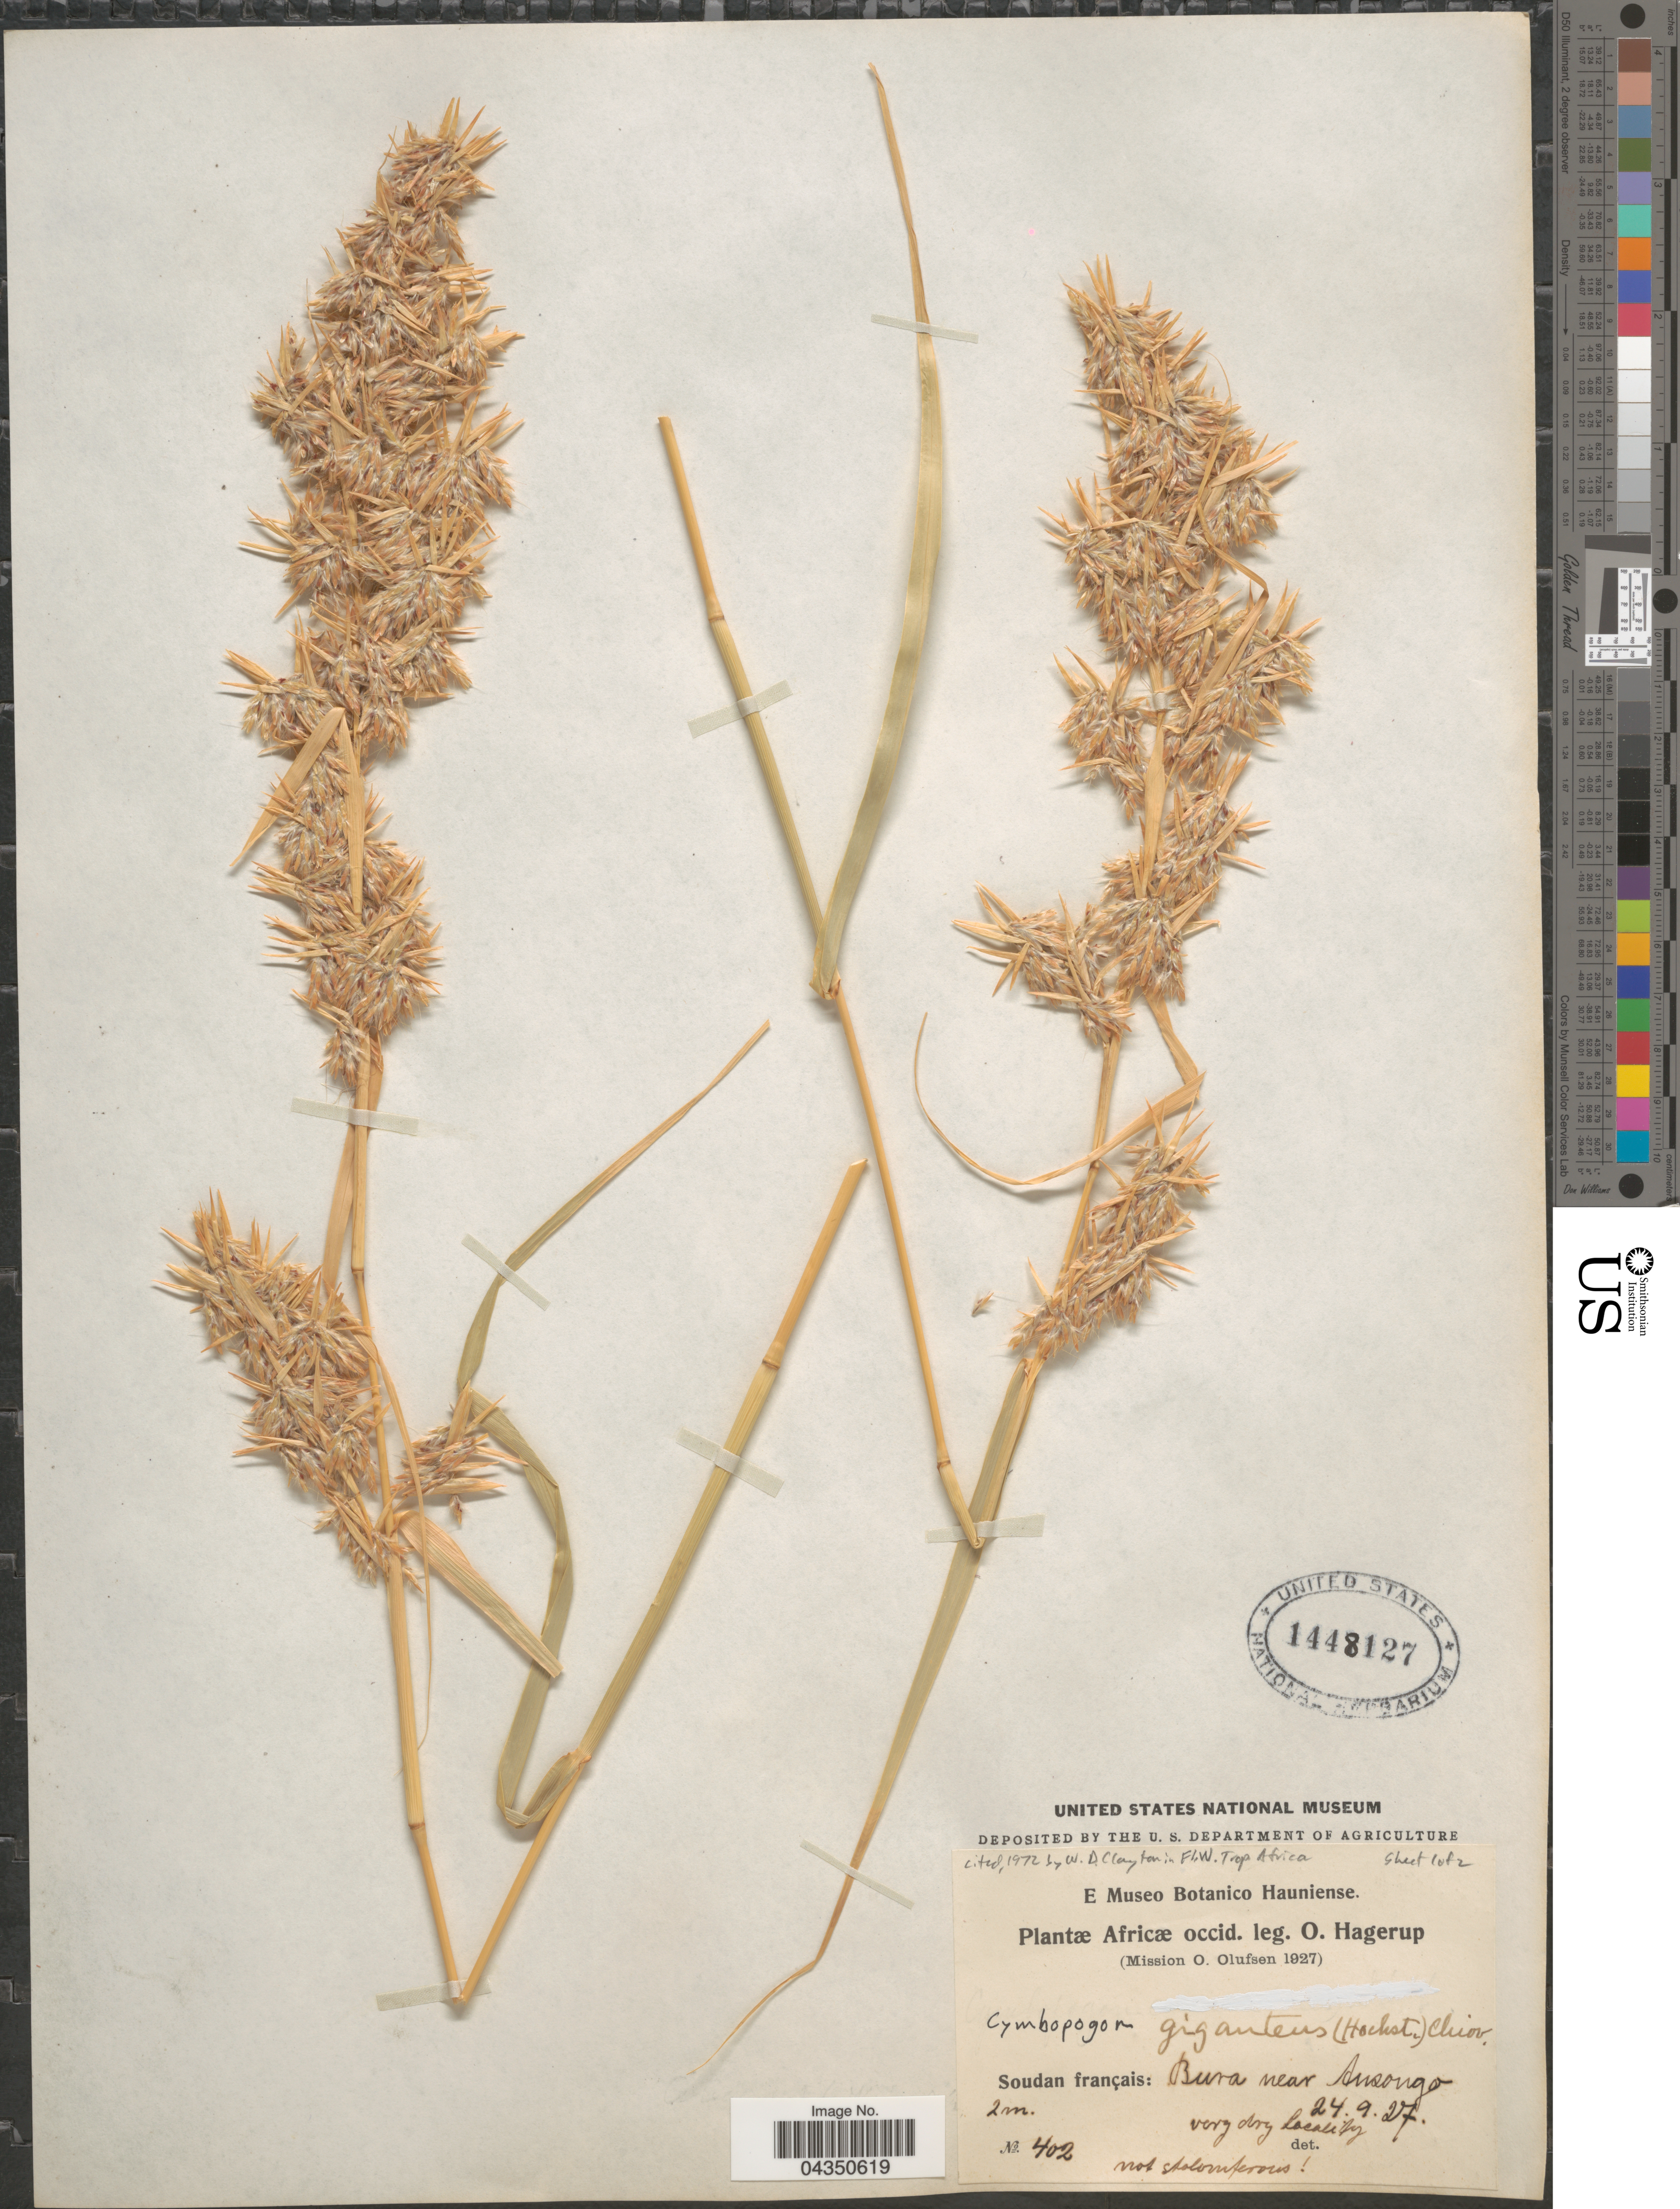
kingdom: Plantae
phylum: Tracheophyta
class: Liliopsida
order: Poales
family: Poaceae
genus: Cymbopogon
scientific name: Cymbopogon giganteus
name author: Chiov.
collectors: O. Hagerup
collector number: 402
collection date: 1927-09-24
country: Mali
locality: Africæ occid. (Mission O. Olufsen 1927). Soudan français: Bura near Ansongo.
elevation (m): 2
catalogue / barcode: US 1448127